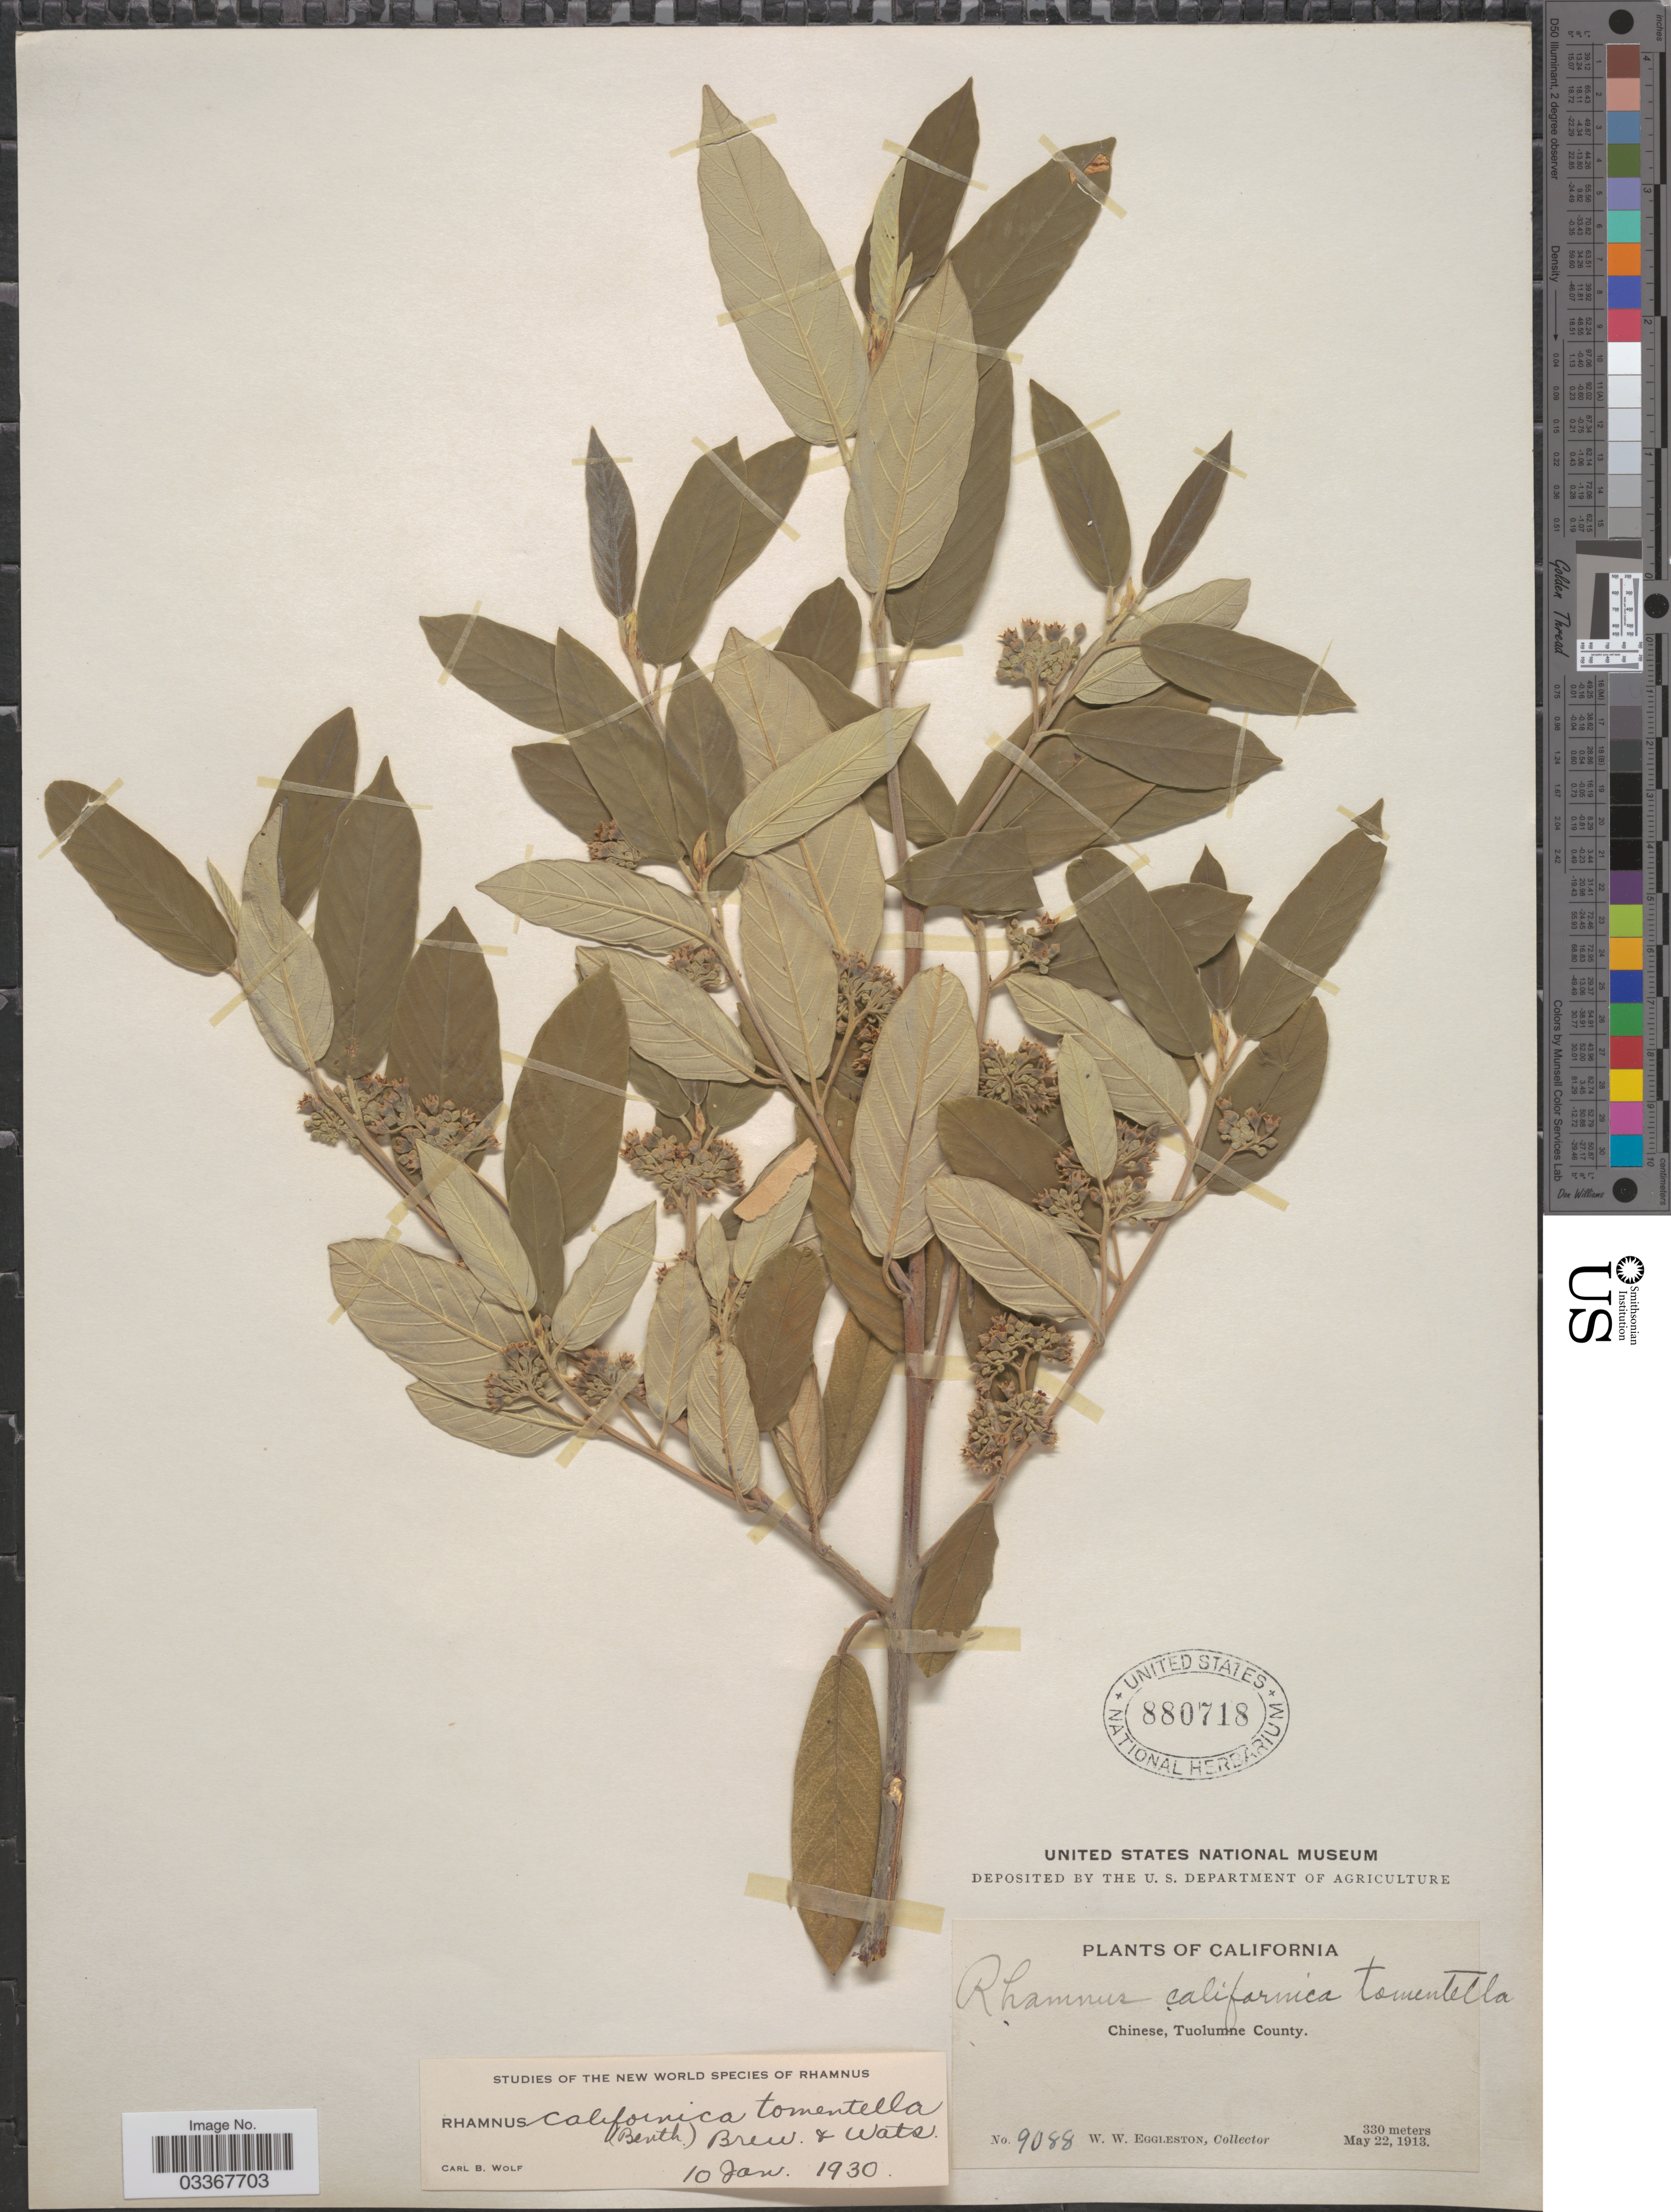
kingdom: Plantae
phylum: Tracheophyta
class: Magnoliopsida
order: Rosales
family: Rhamnaceae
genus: Frangula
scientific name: Frangula californica subsp. tomentella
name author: (Benth.) Kartesz & Gandhi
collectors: W. W. Eggleston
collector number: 9088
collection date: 1913-05-22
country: United States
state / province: California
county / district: Tuolumne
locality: Chinese, Tuolumne County.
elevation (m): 330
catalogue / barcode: US 880718